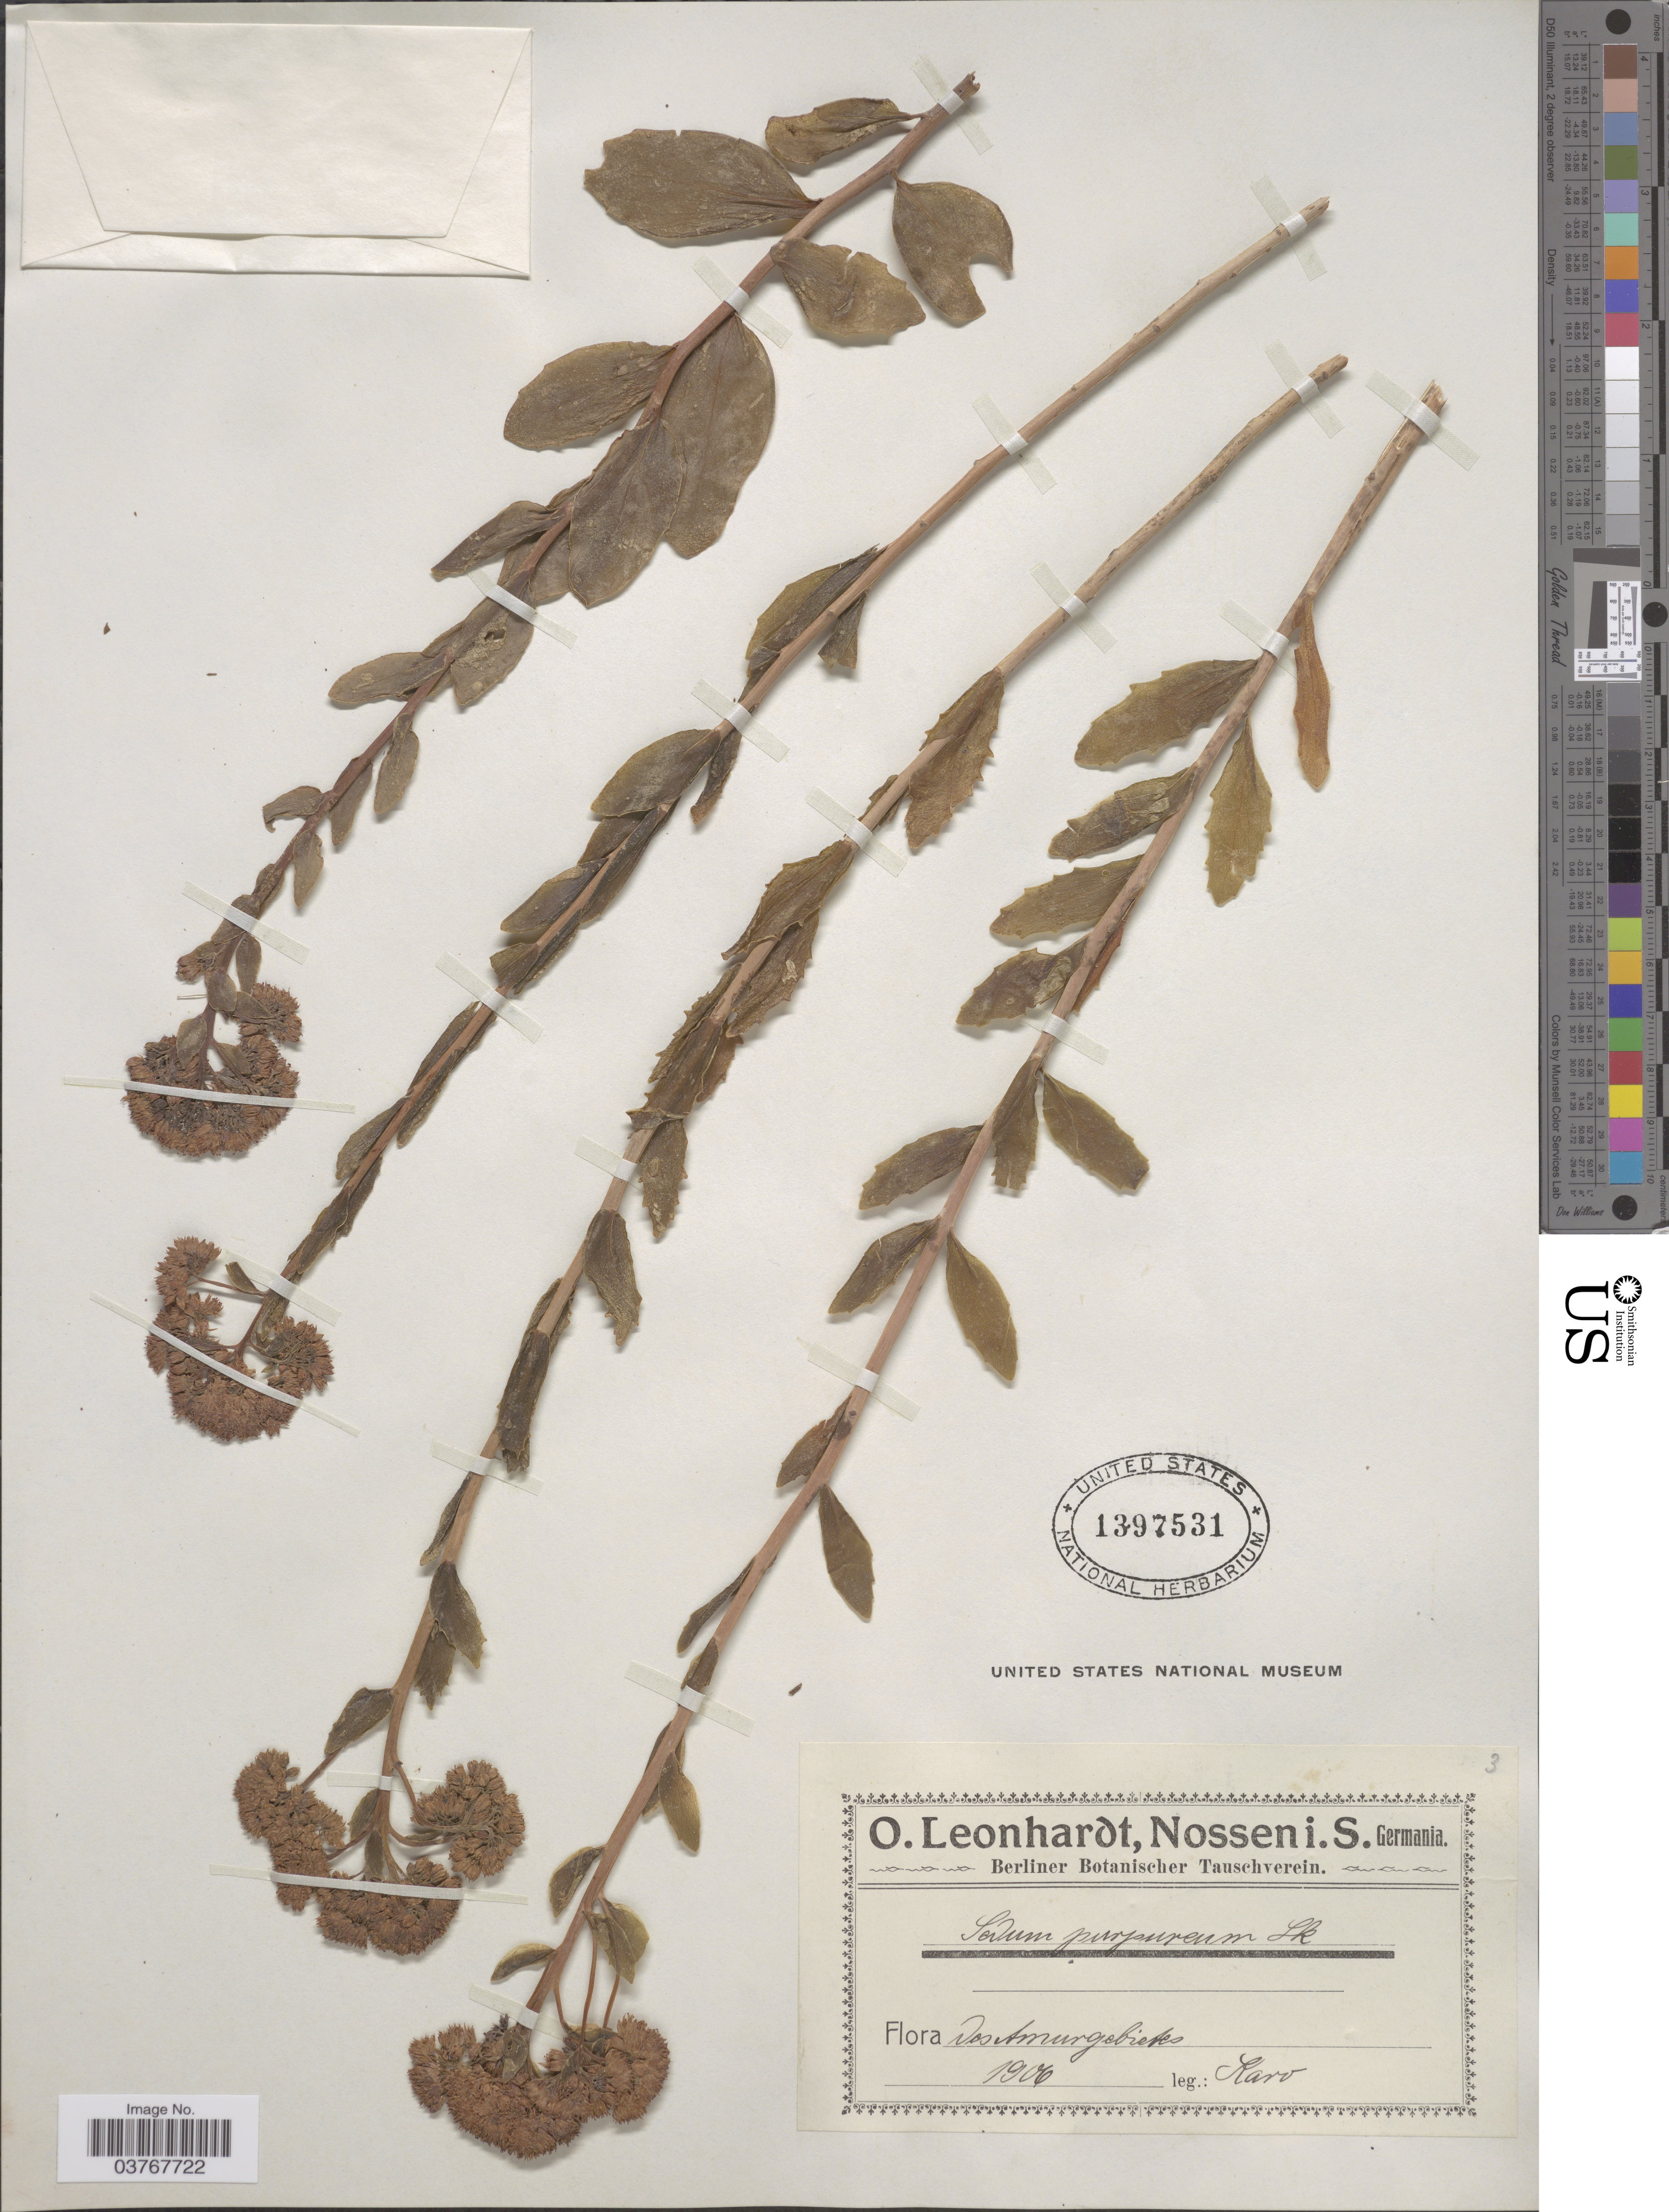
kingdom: Plantae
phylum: Tracheophyta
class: Magnoliopsida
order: Saxifragales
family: Crassulaceae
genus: Sedum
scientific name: Sedum purpureum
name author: (L.) Schult.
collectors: Karo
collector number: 3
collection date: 1906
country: Germany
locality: Vostmurgebieks. [interpreted]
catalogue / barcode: US 1397531